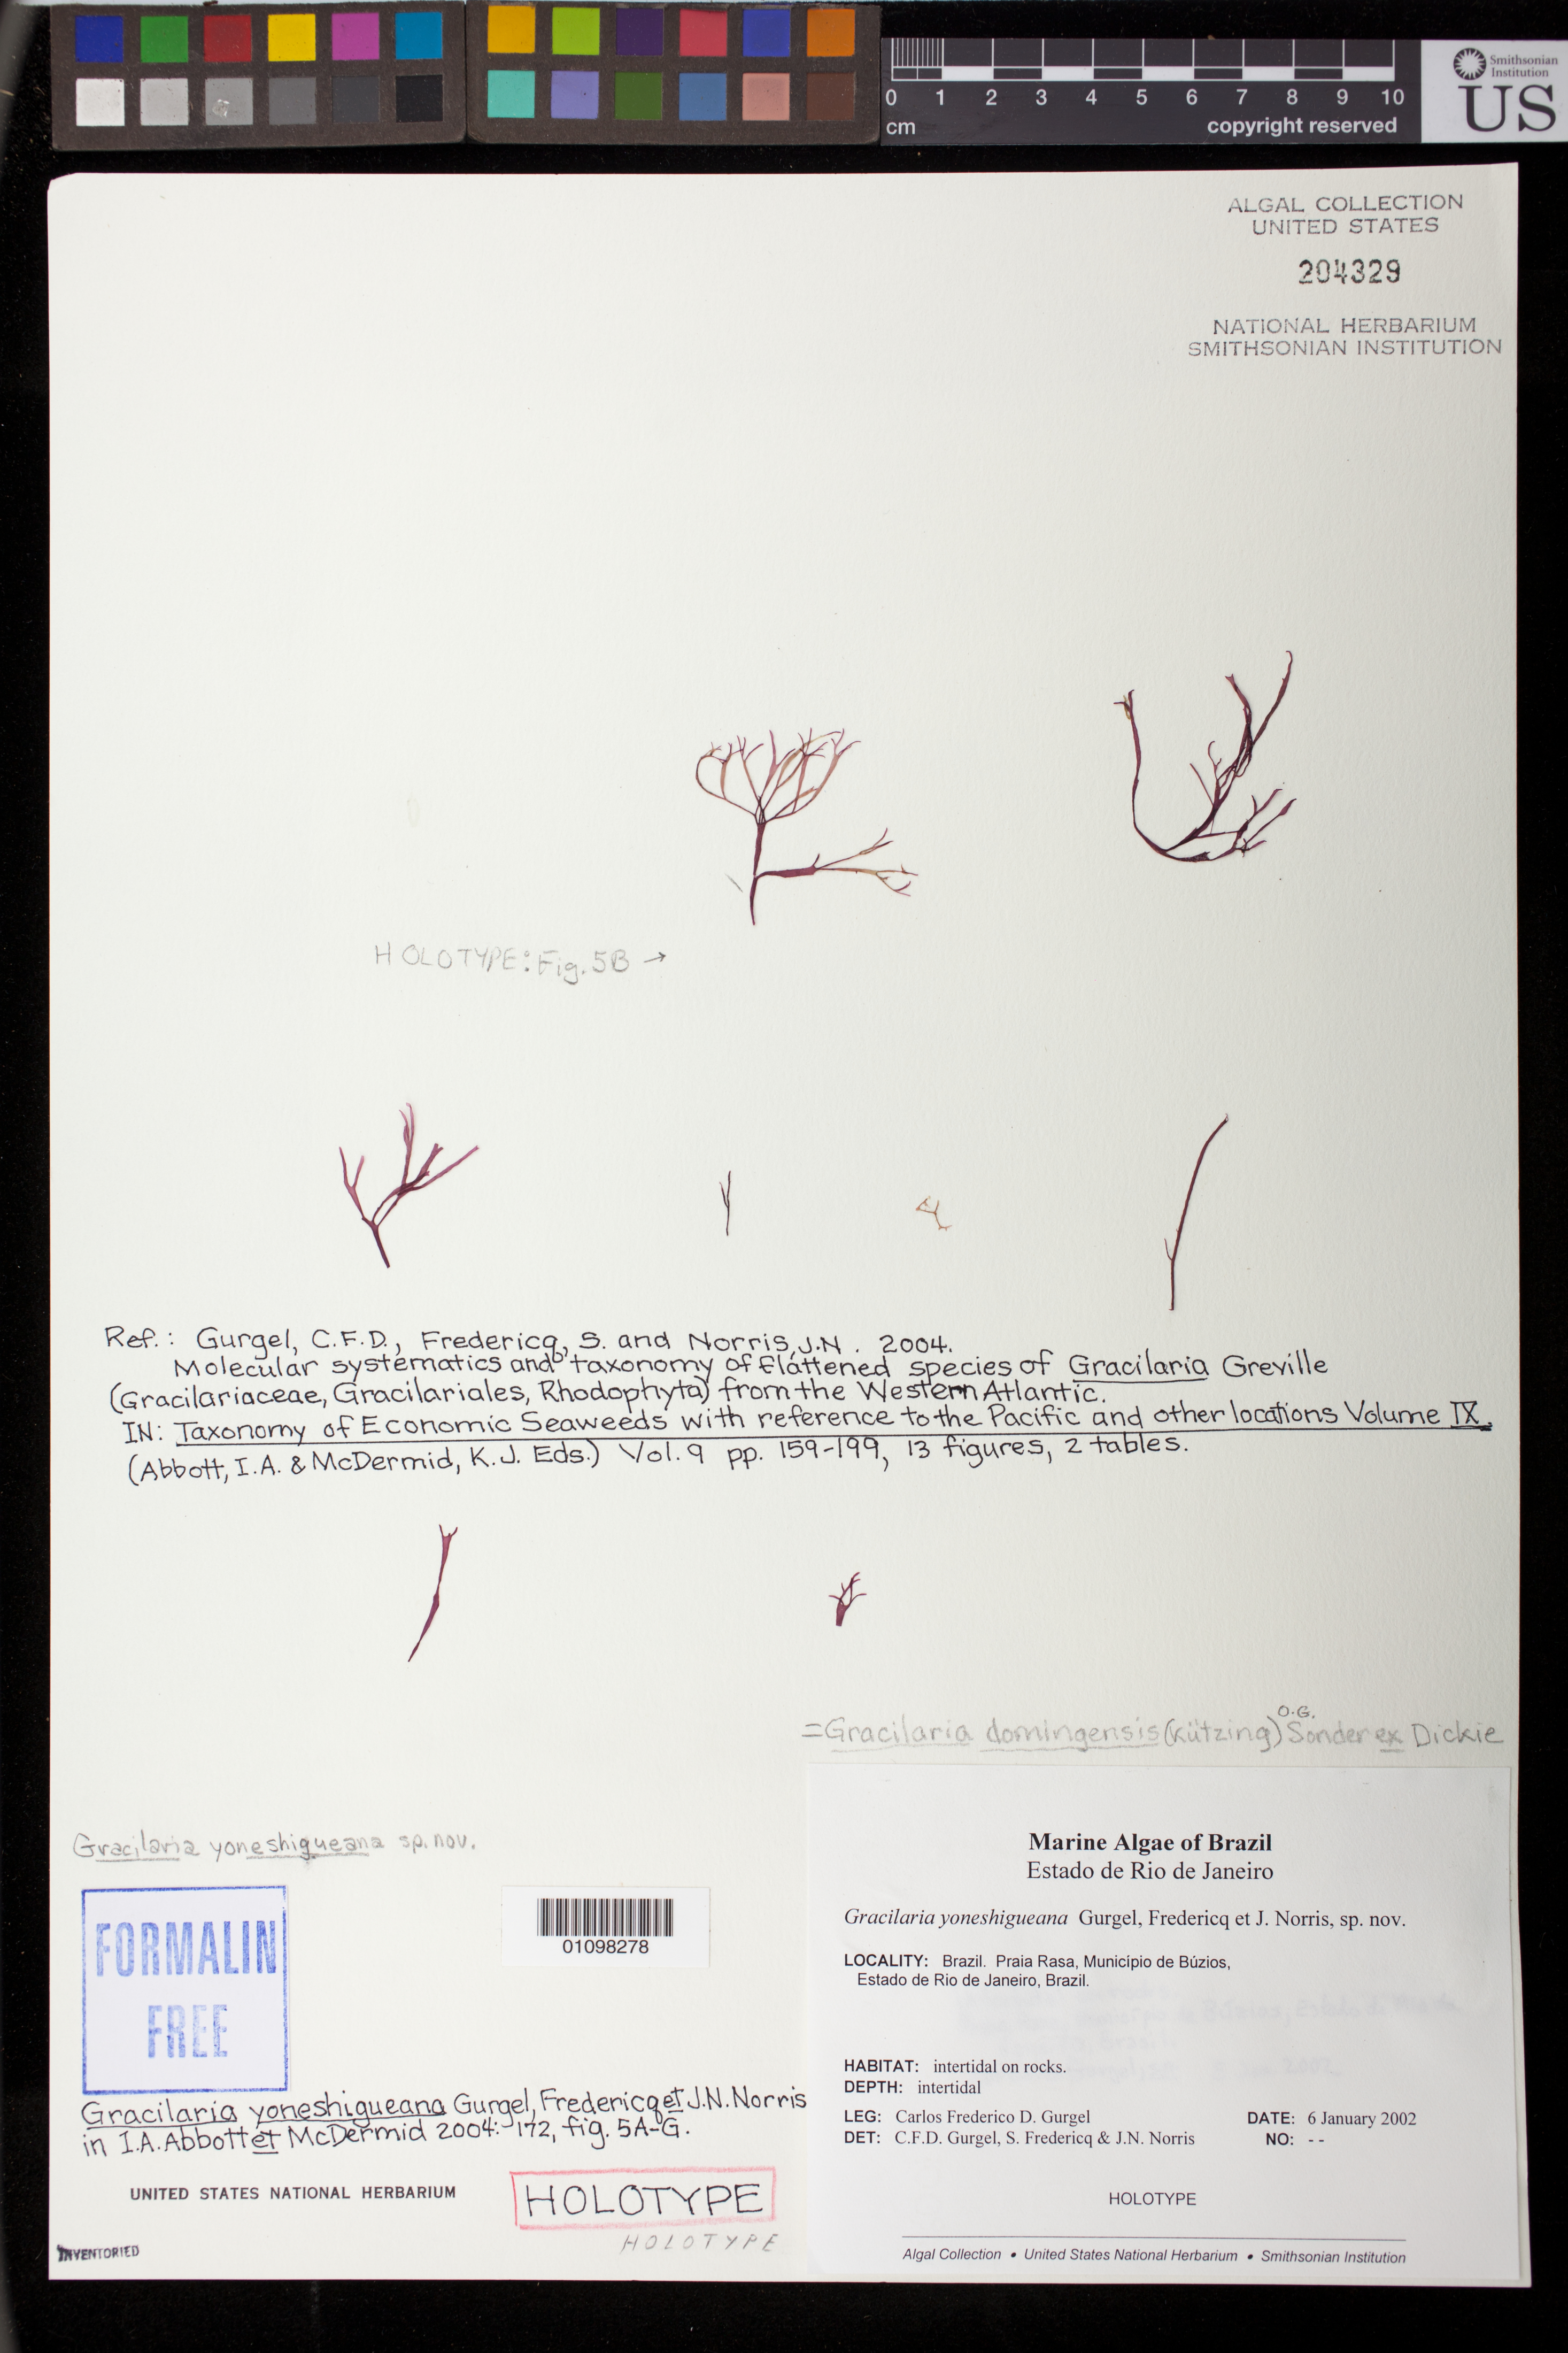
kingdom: Plantae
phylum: Rhodophyta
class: Florideophyceae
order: Gracilariales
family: Gracilariaceae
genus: Gracilaria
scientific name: Gracilaria yoneshigueana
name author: Gurgel et al. in I.A. Abbott & McDermid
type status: Holotype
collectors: C. Gurgel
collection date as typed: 06 Jan 2002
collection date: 2002-01-06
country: Brazil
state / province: Rio de Janeiro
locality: Praia Rasa, Municipio de Buzios.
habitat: intertidal on rocks.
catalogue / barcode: US 204329